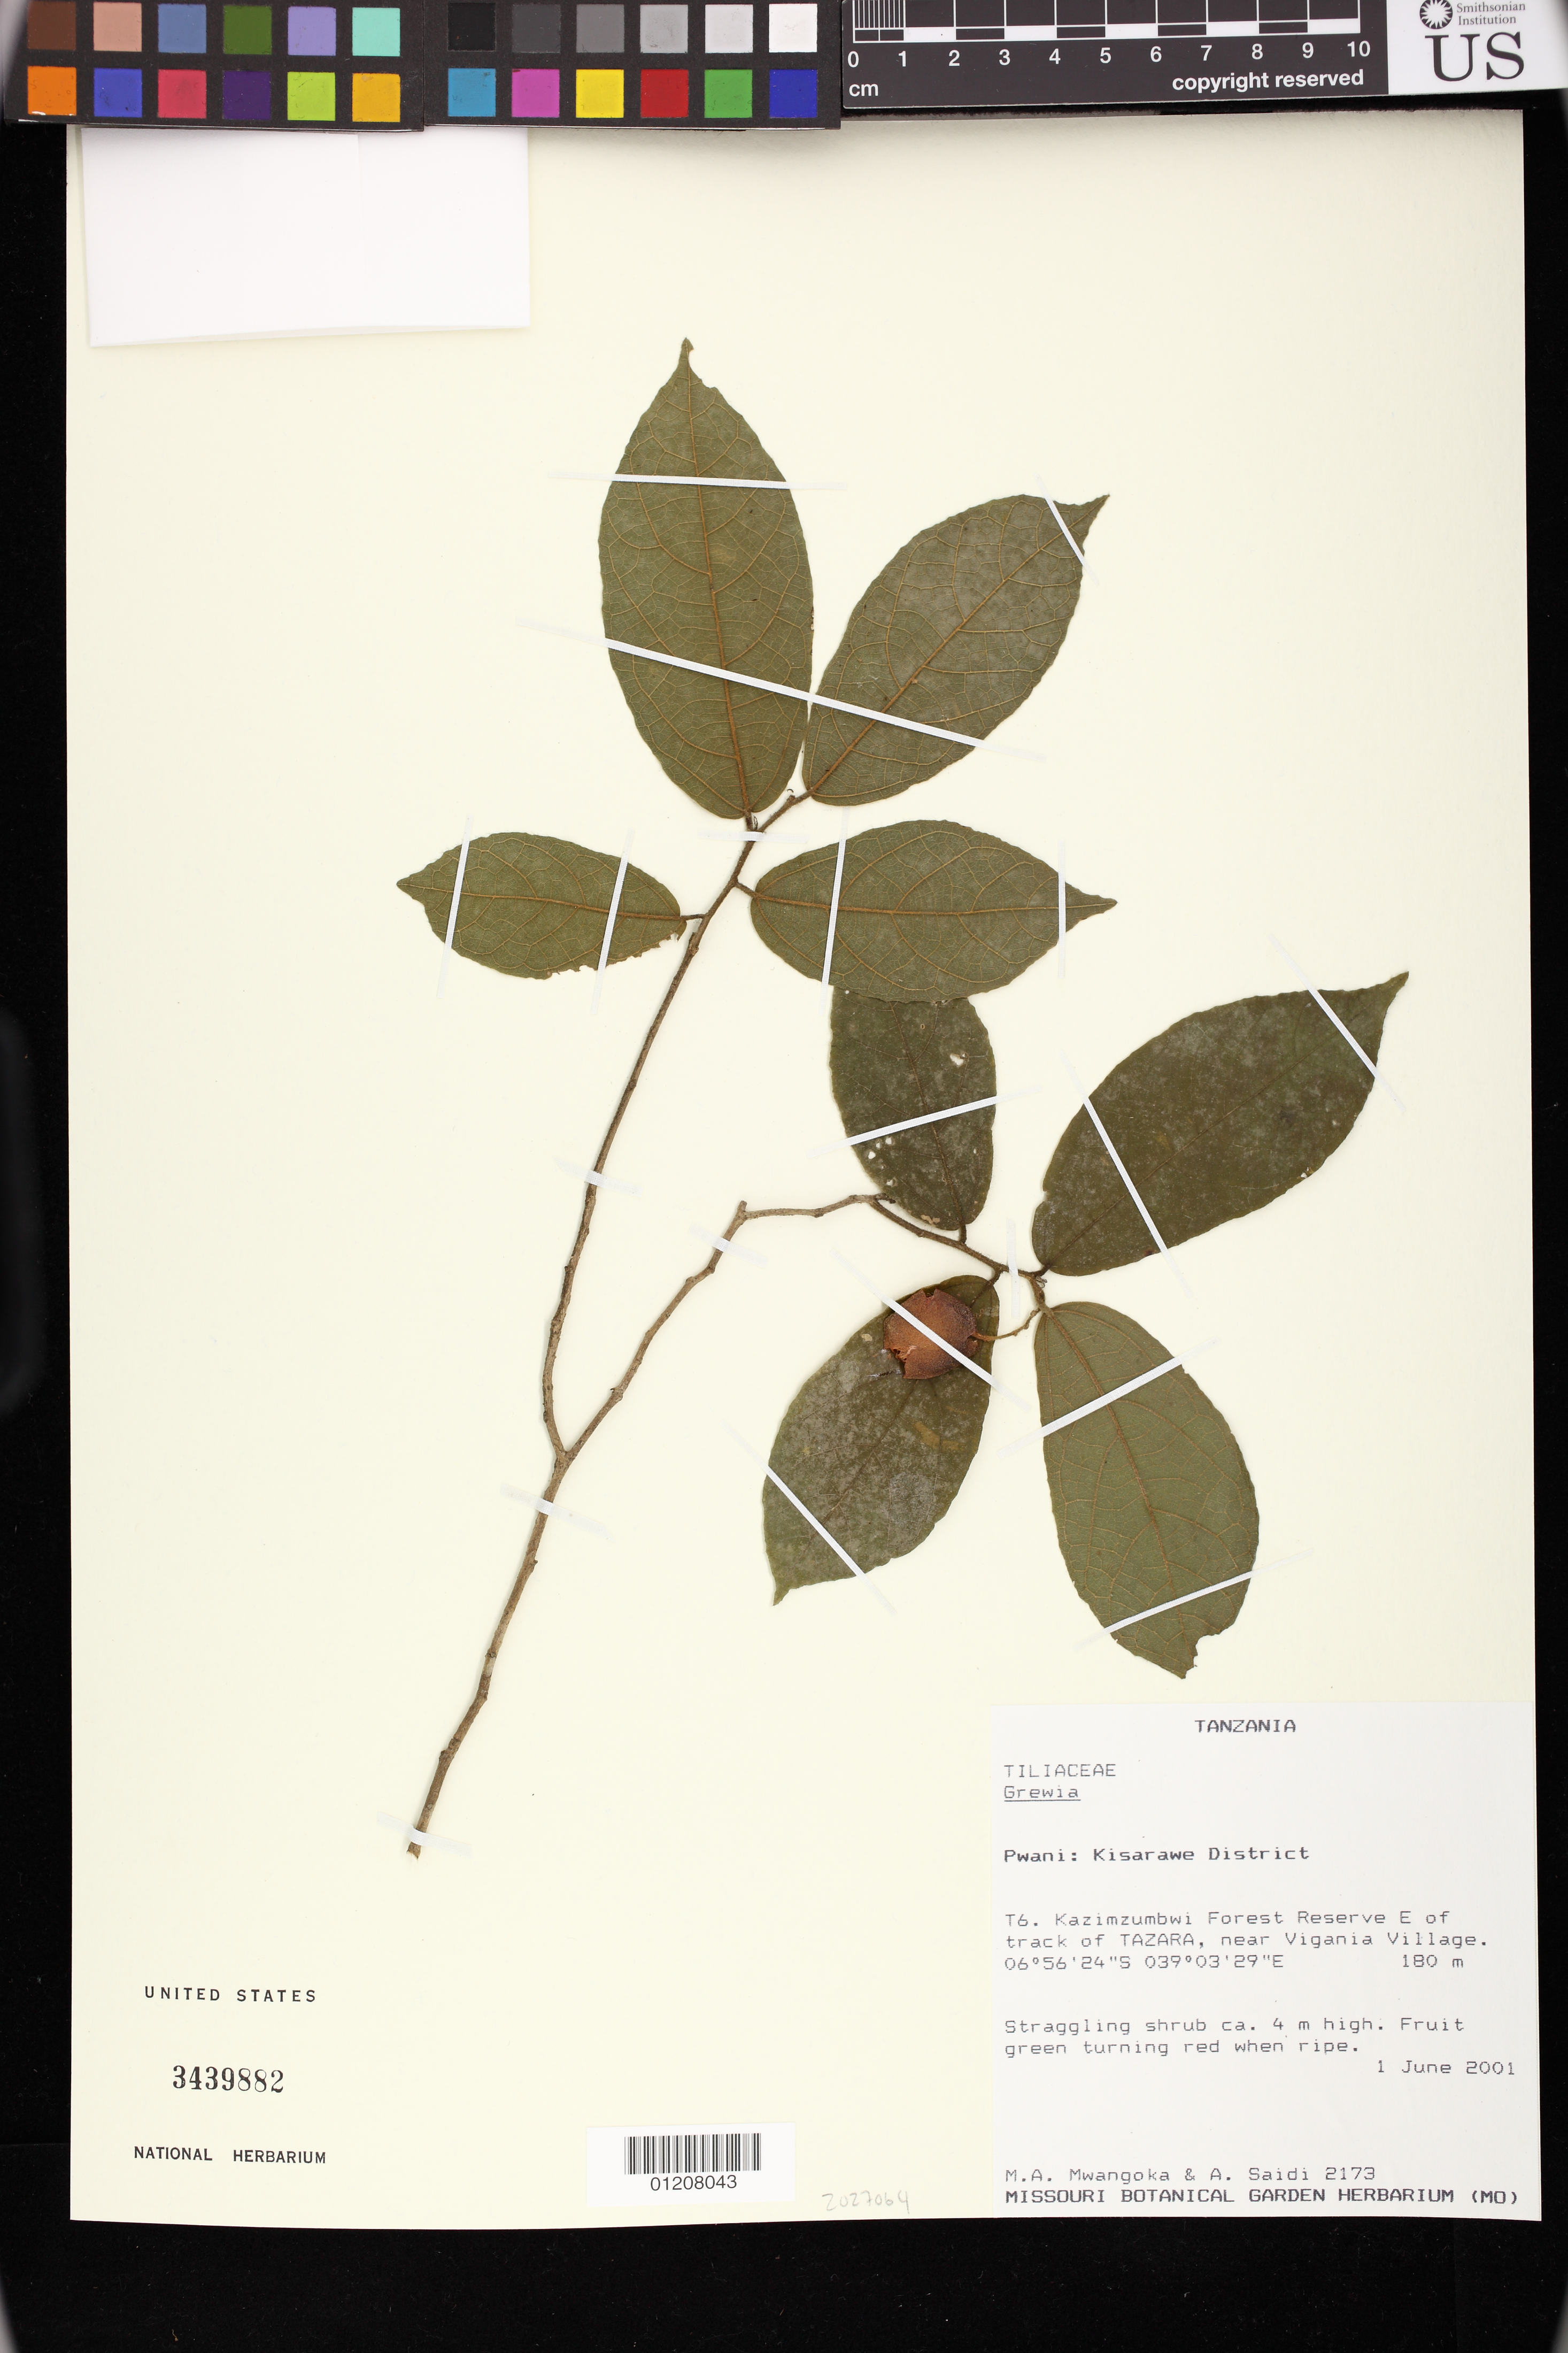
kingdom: Plantae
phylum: Tracheophyta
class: Magnoliopsida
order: Malvales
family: Malvaceae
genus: Microcos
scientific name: Microcos conocarpa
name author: Burret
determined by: Dorr, L. J., (BOT), Smithsonian Institution - National Museum of Natural History (UNITED STATES)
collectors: M. A. Mwangoka & A. Saidi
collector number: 2173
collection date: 2001-06-01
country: Tanzania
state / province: Pwani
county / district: Kisarawe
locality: T6. Kazimzumbwi Forest Reserve E of track of Tazara, near Vigania Village.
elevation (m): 180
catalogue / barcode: US 3439882